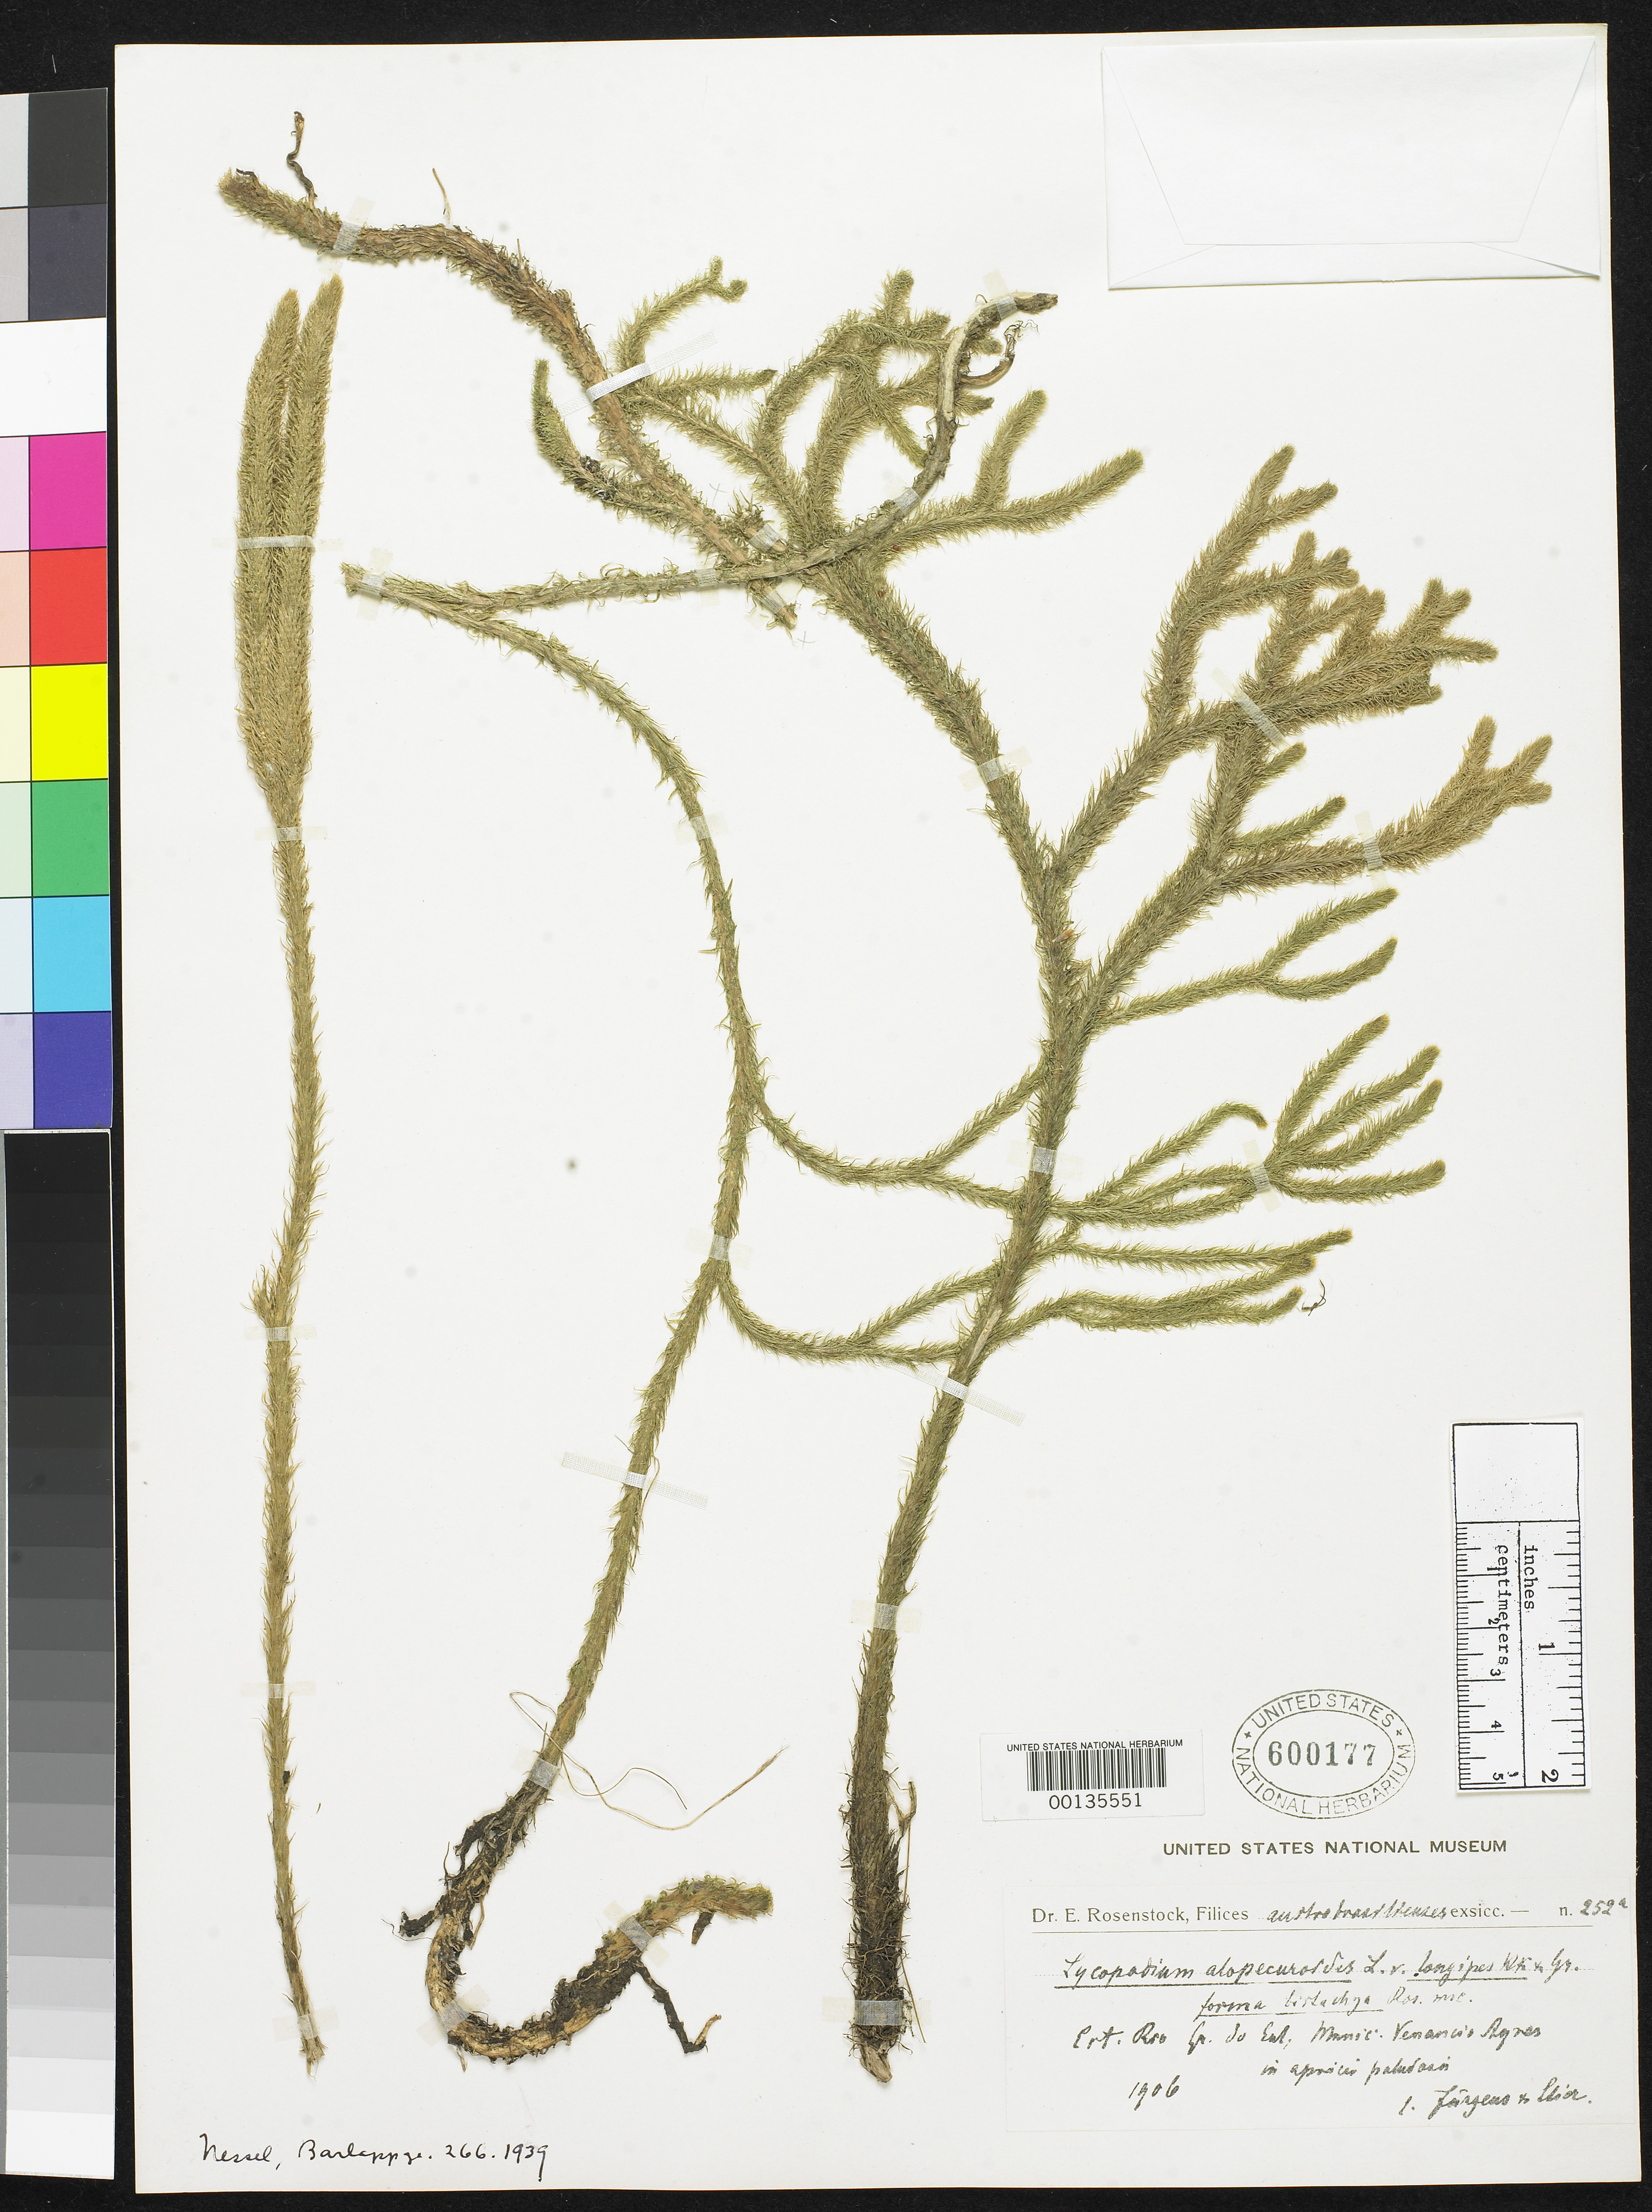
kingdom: Plantae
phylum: Tracheophyta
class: Lycopodiopsida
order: Lycopodiales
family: Lycopodiaceae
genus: Lycopodium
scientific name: Lycopodium alopecuroides f. bistachya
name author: Rosenst. ex Nessel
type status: Type Collection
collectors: C. Juergens & -. Stier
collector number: Rosenstock Exs. 252a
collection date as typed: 1906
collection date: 1906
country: Brazil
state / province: Minas Gerais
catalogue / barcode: US 600177